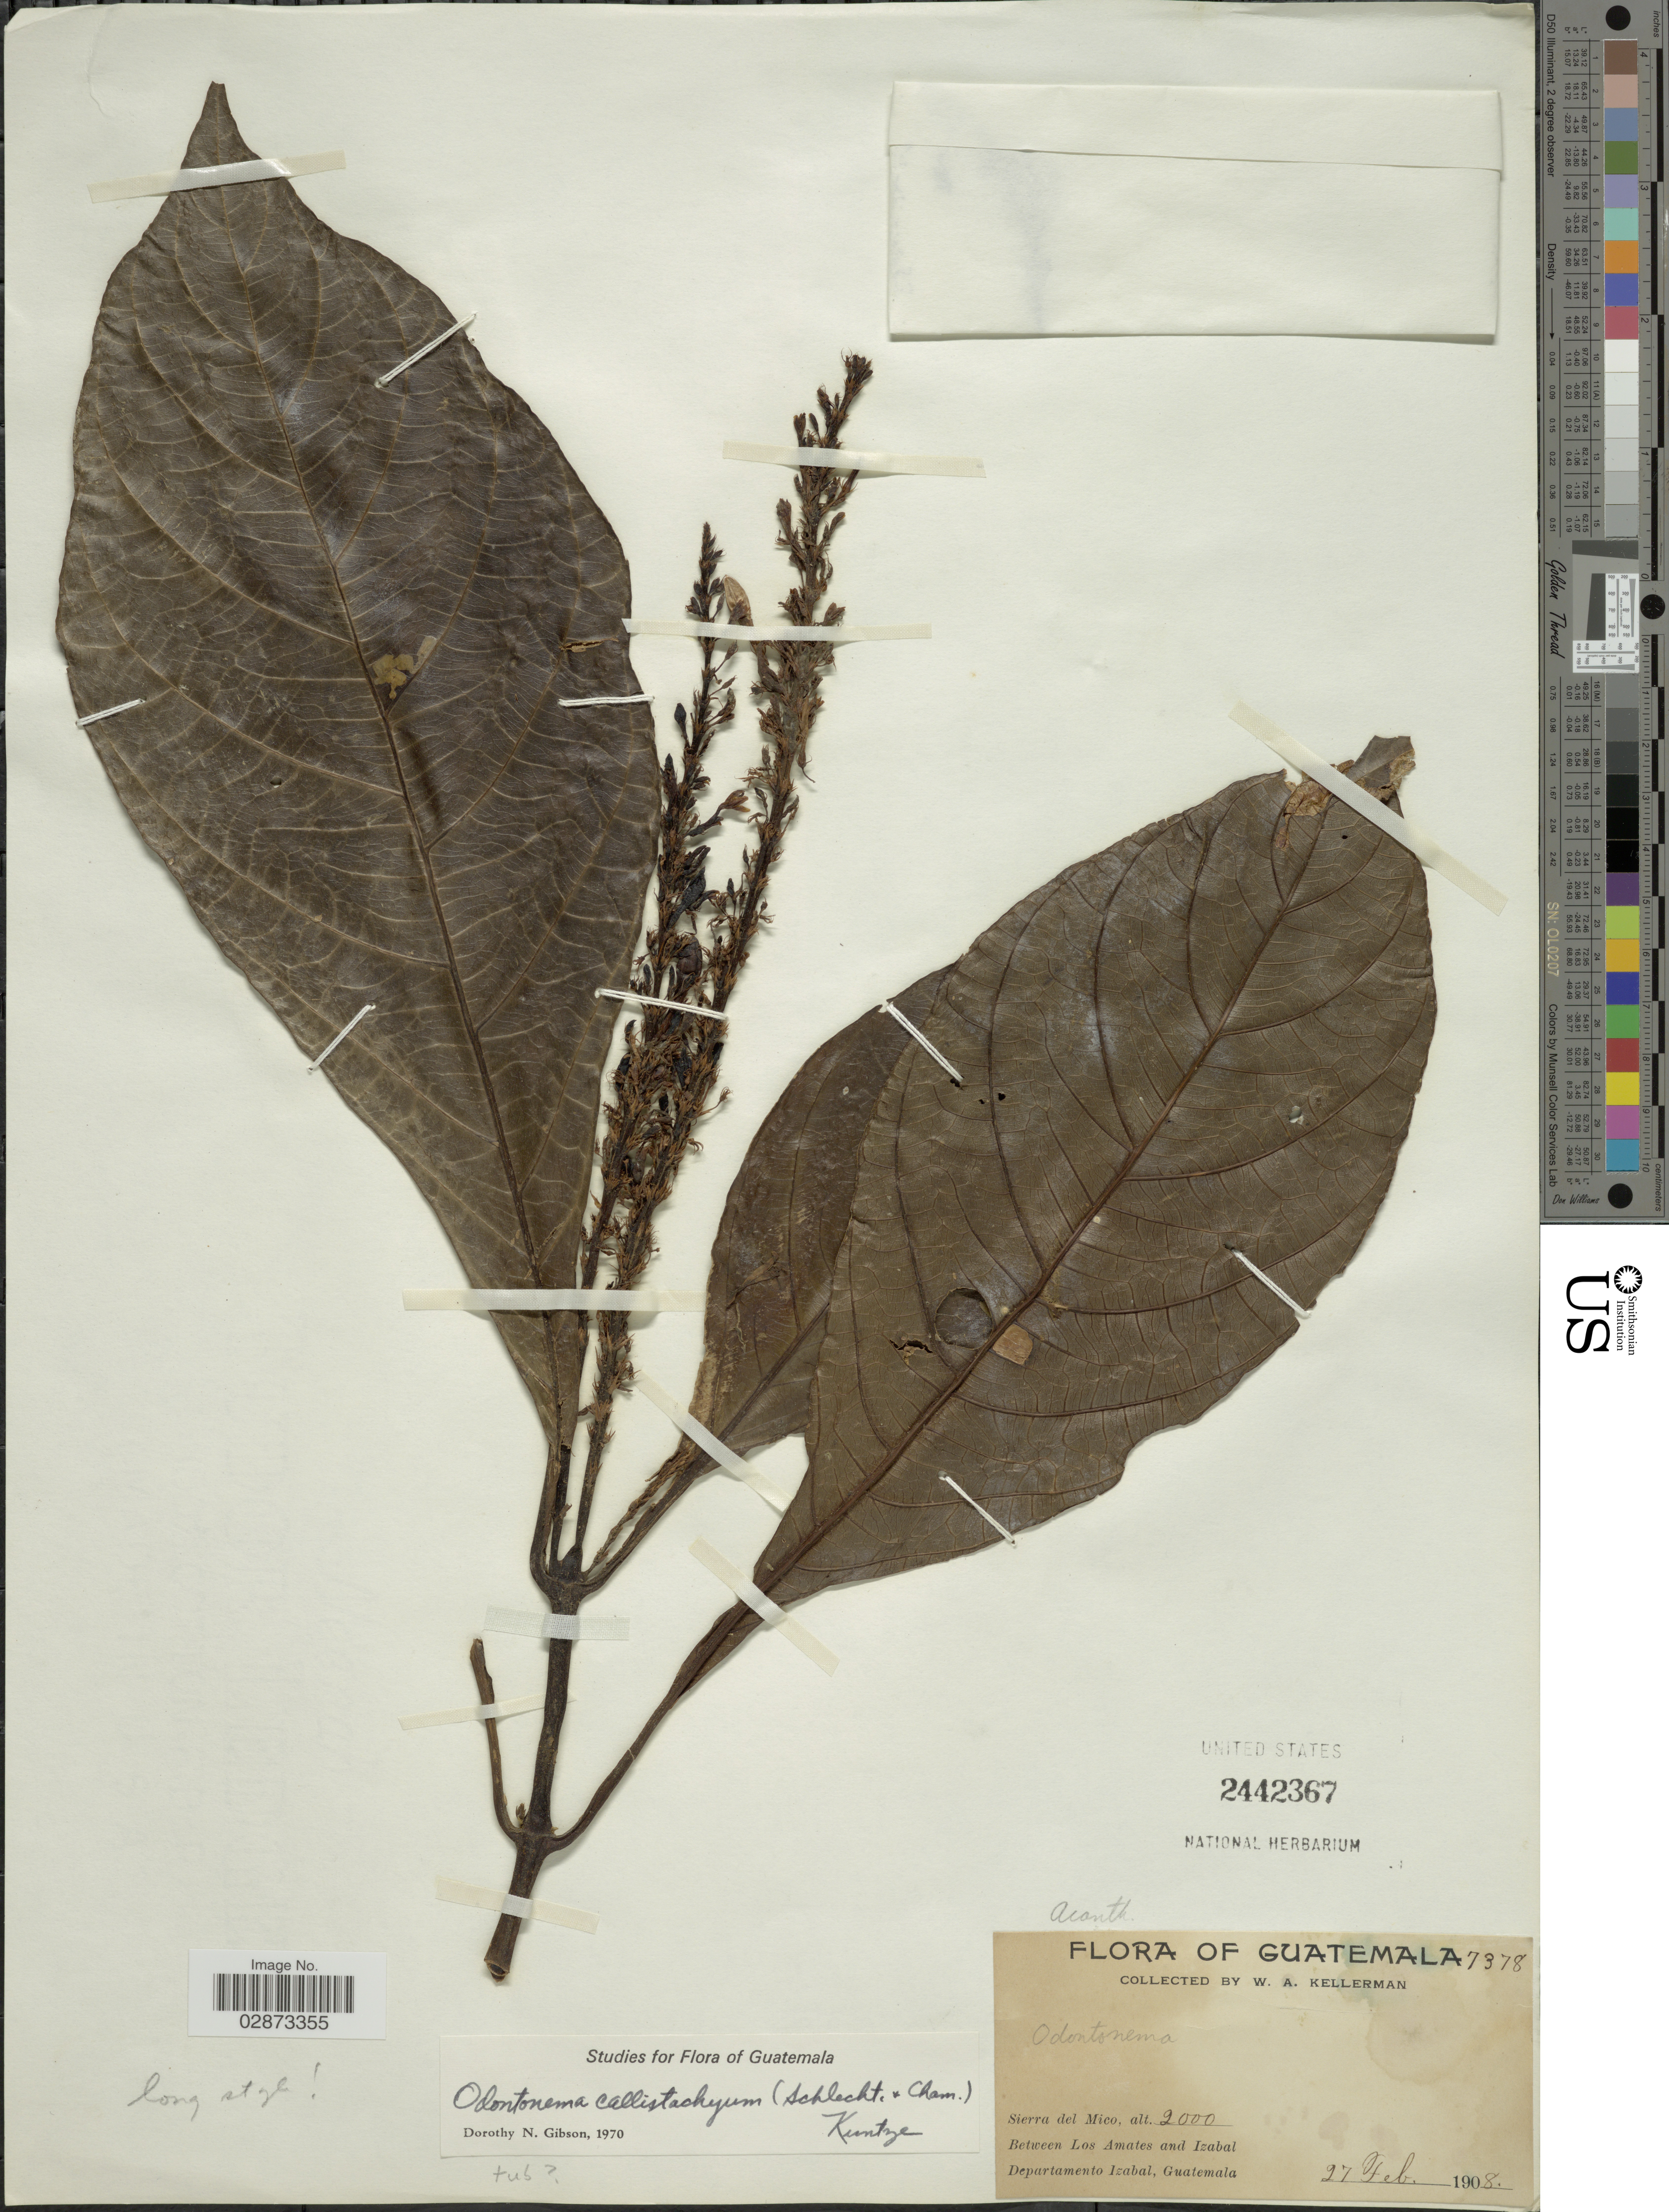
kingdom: Plantae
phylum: Tracheophyta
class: Magnoliopsida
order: Lamiales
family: Acanthaceae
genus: Odontonema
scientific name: Odontonema callistachyum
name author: (Schltdl. & Cham.) Kuntze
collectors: W. Kellerman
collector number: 7378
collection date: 1908-02-27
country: Guatemala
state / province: Izabal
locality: Sierra del Mico, Between Los Amates and Izabal, Departamento Izabal.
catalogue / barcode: US 2442367